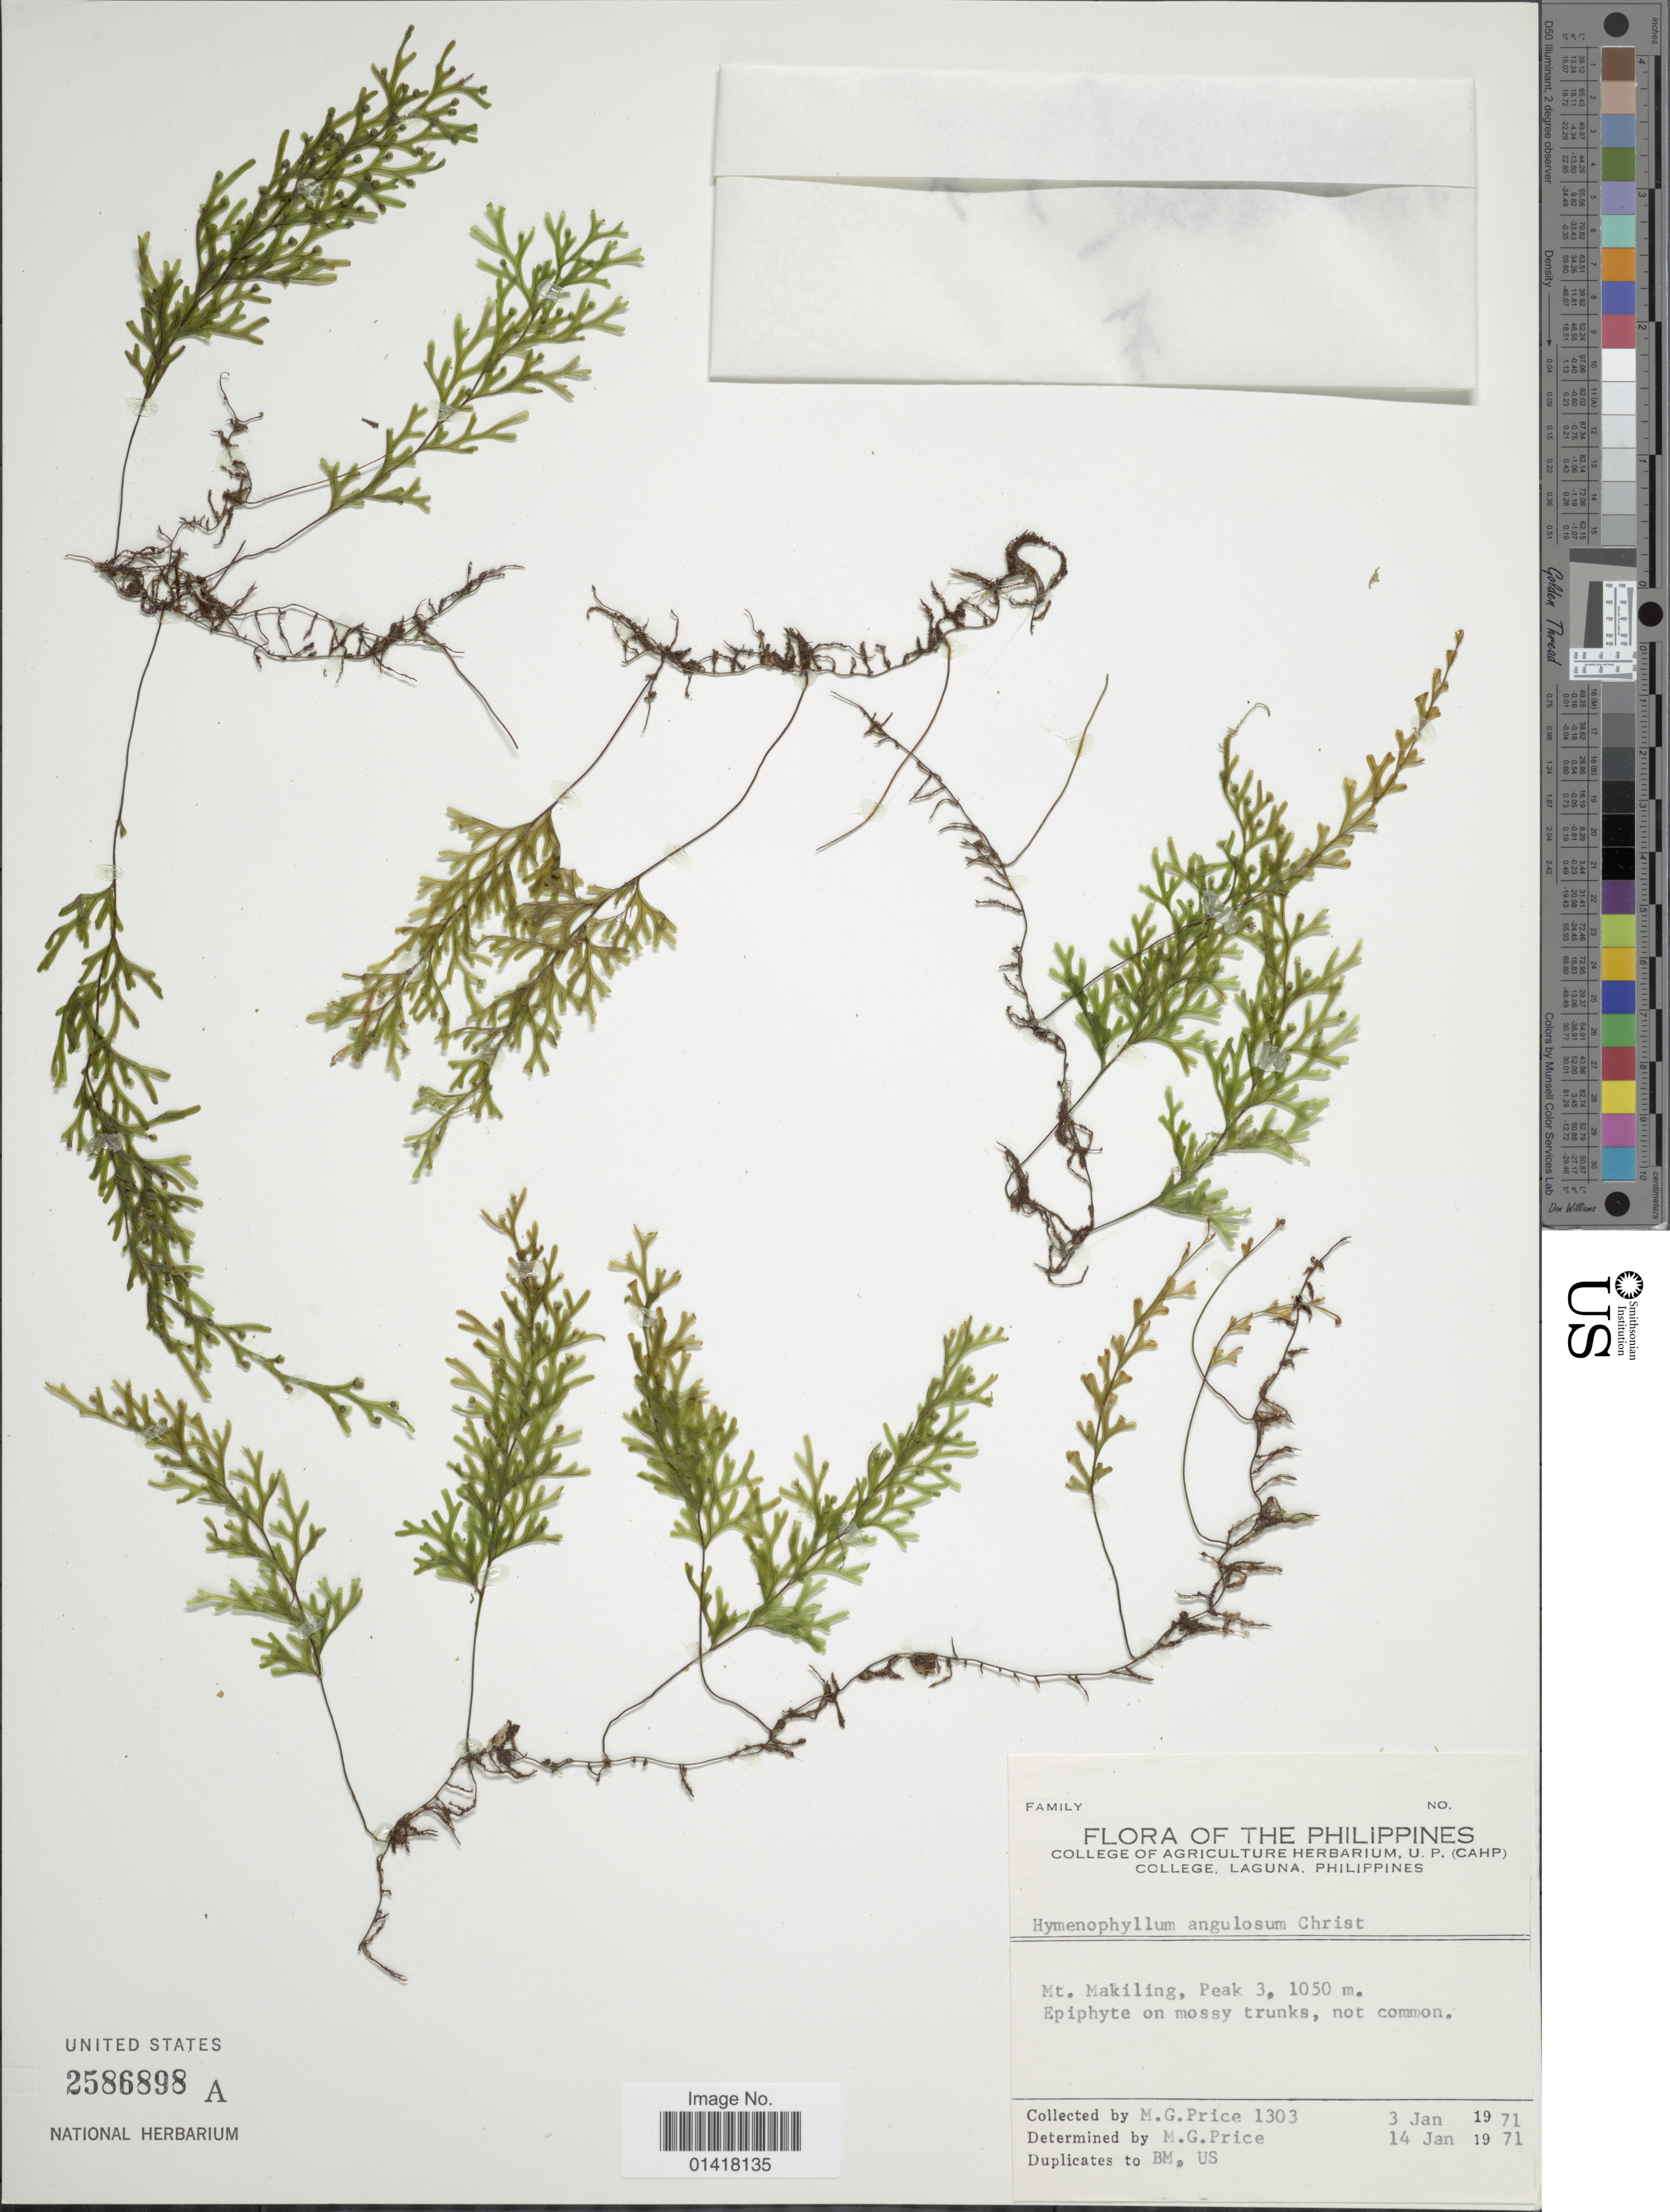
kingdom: Plantae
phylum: Tracheophyta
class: Polypodiopsida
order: Hymenophyllales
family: Hymenophyllaceae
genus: Hymenophyllum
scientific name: Hymenophyllum angulosum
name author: Christ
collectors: M. G. Price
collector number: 1303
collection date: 1971-01-03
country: Philippines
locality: The Philippines. Mt. Makiling, Peak 3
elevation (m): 1050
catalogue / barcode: US 2586898A